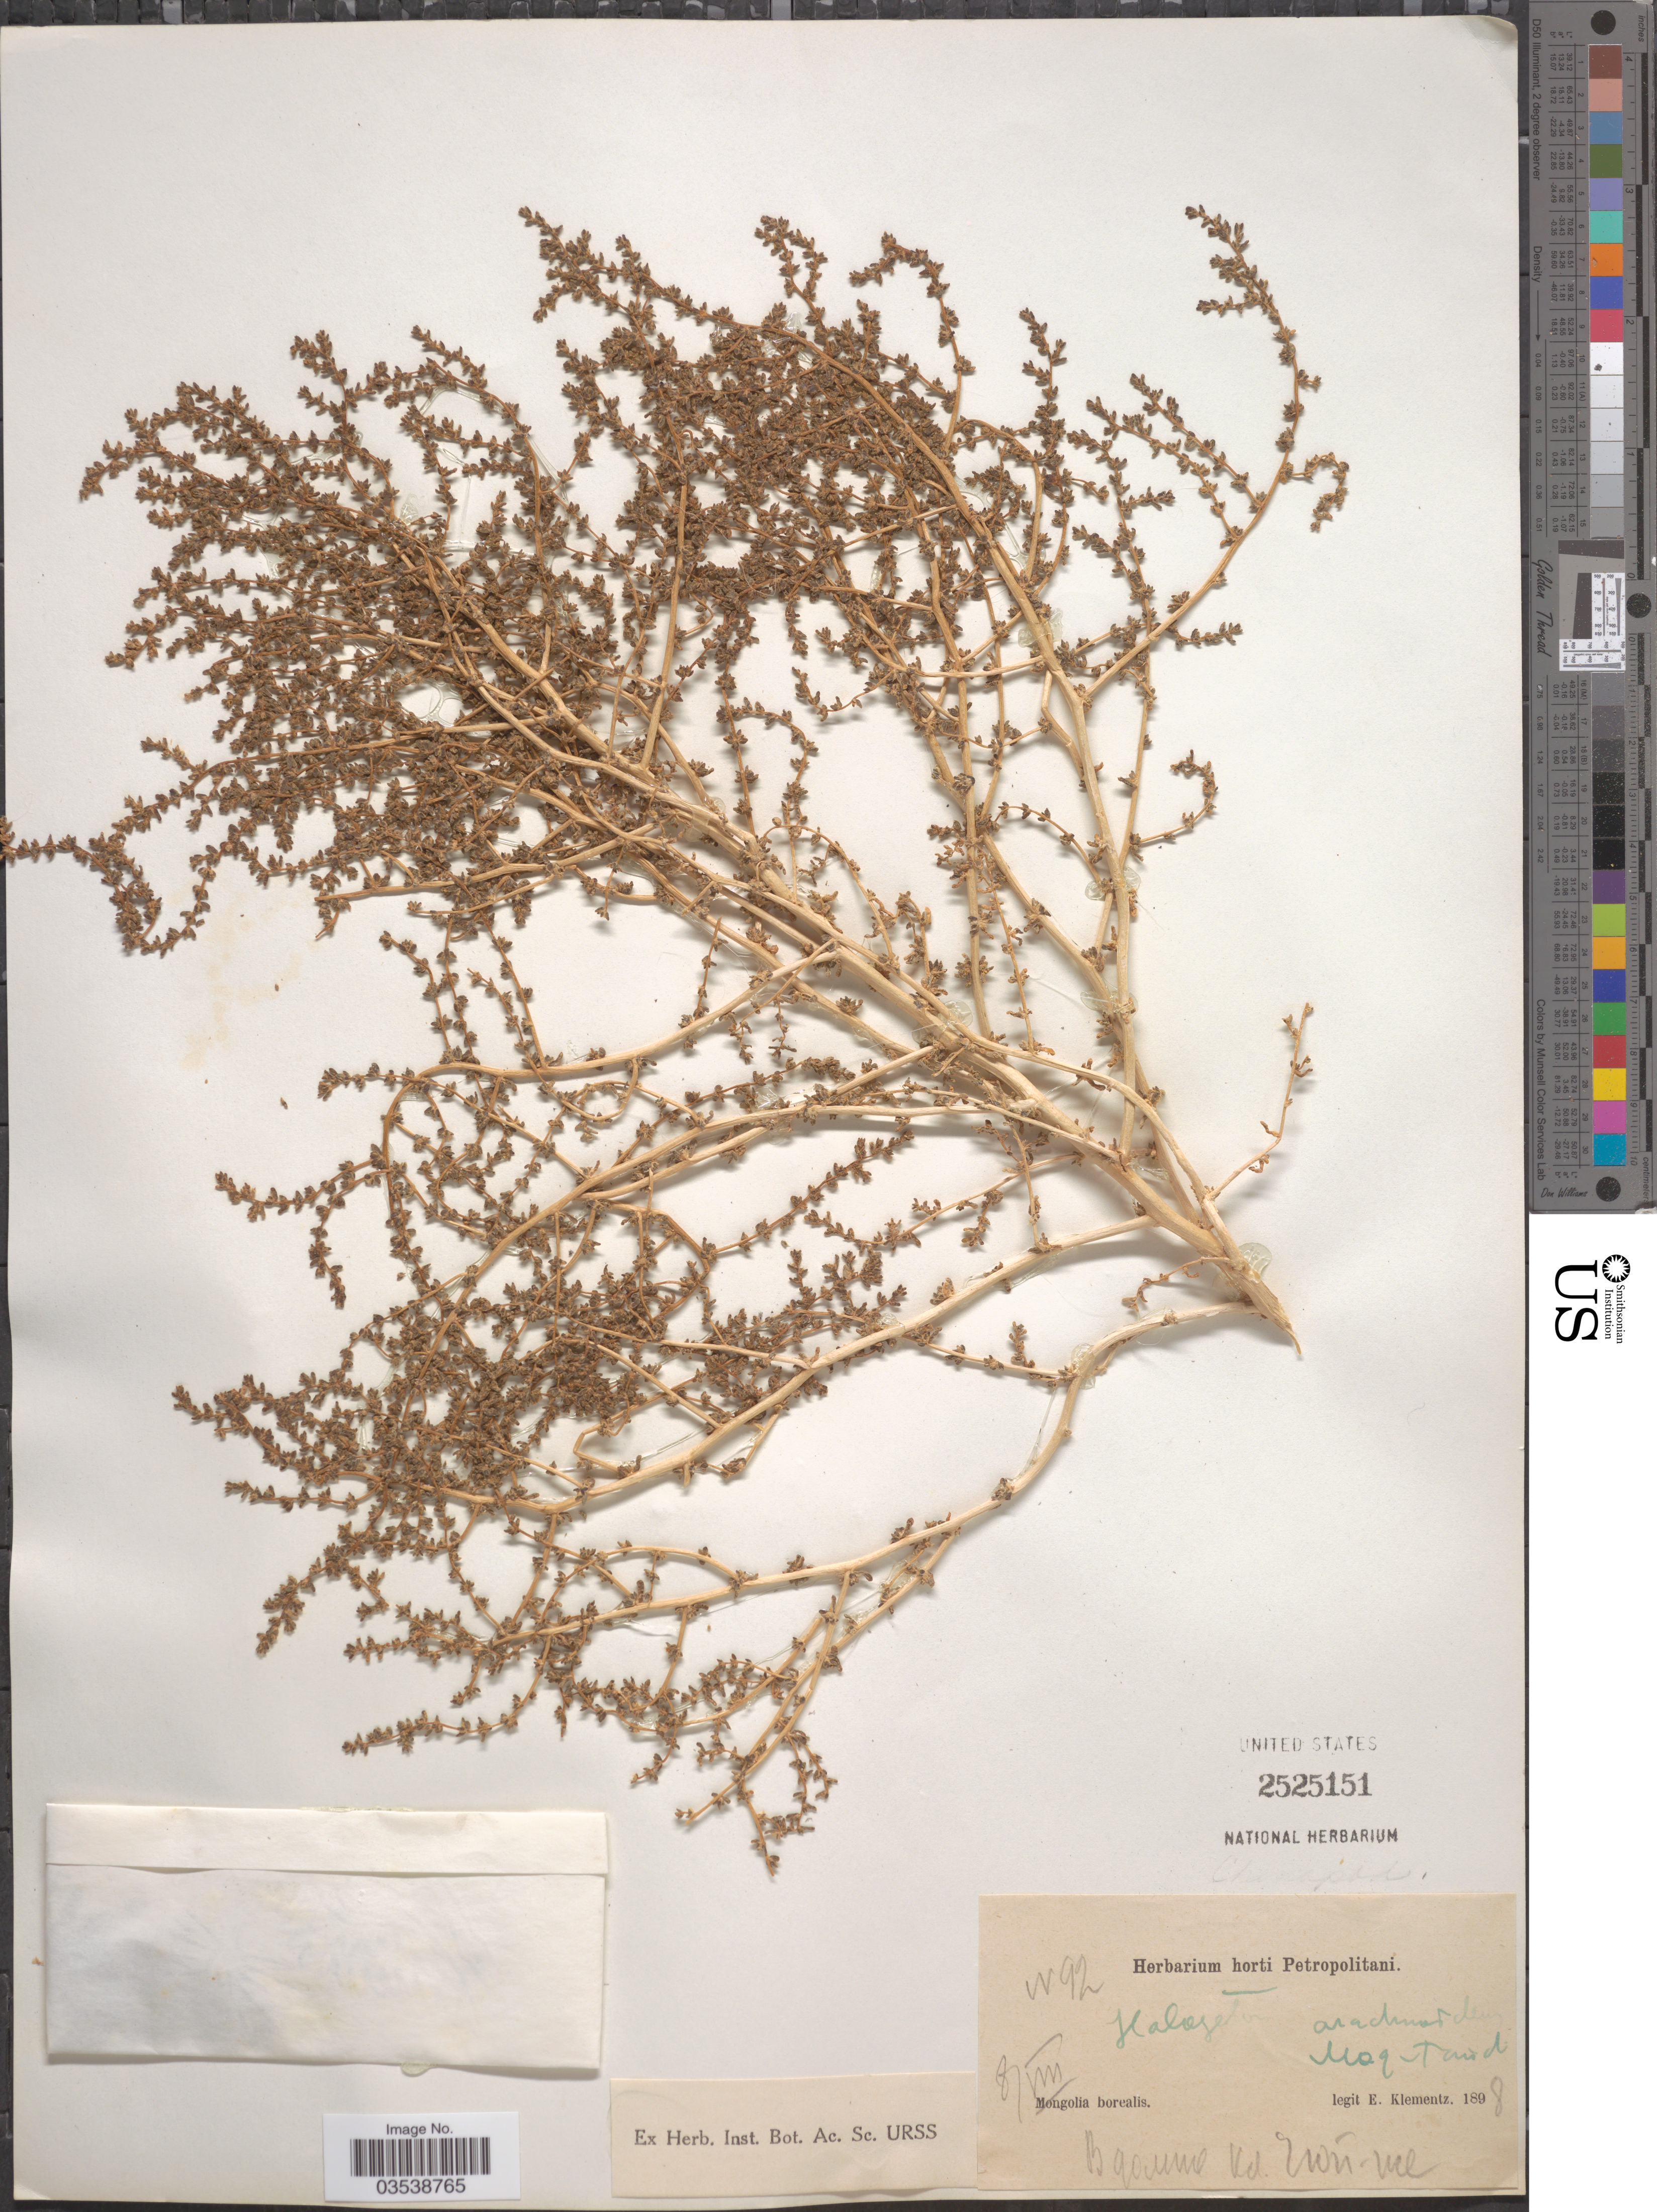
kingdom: Plantae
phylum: Tracheophyta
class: Magnoliopsida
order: Caryophyllales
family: Amaranthaceae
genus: Halogeton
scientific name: Halogeton arachnoideus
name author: (Bunge) Moq.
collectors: E. Klementz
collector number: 92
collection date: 1898-08-08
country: Mongolia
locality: Mongolia borealis. [illegible text].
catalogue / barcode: US 2525151